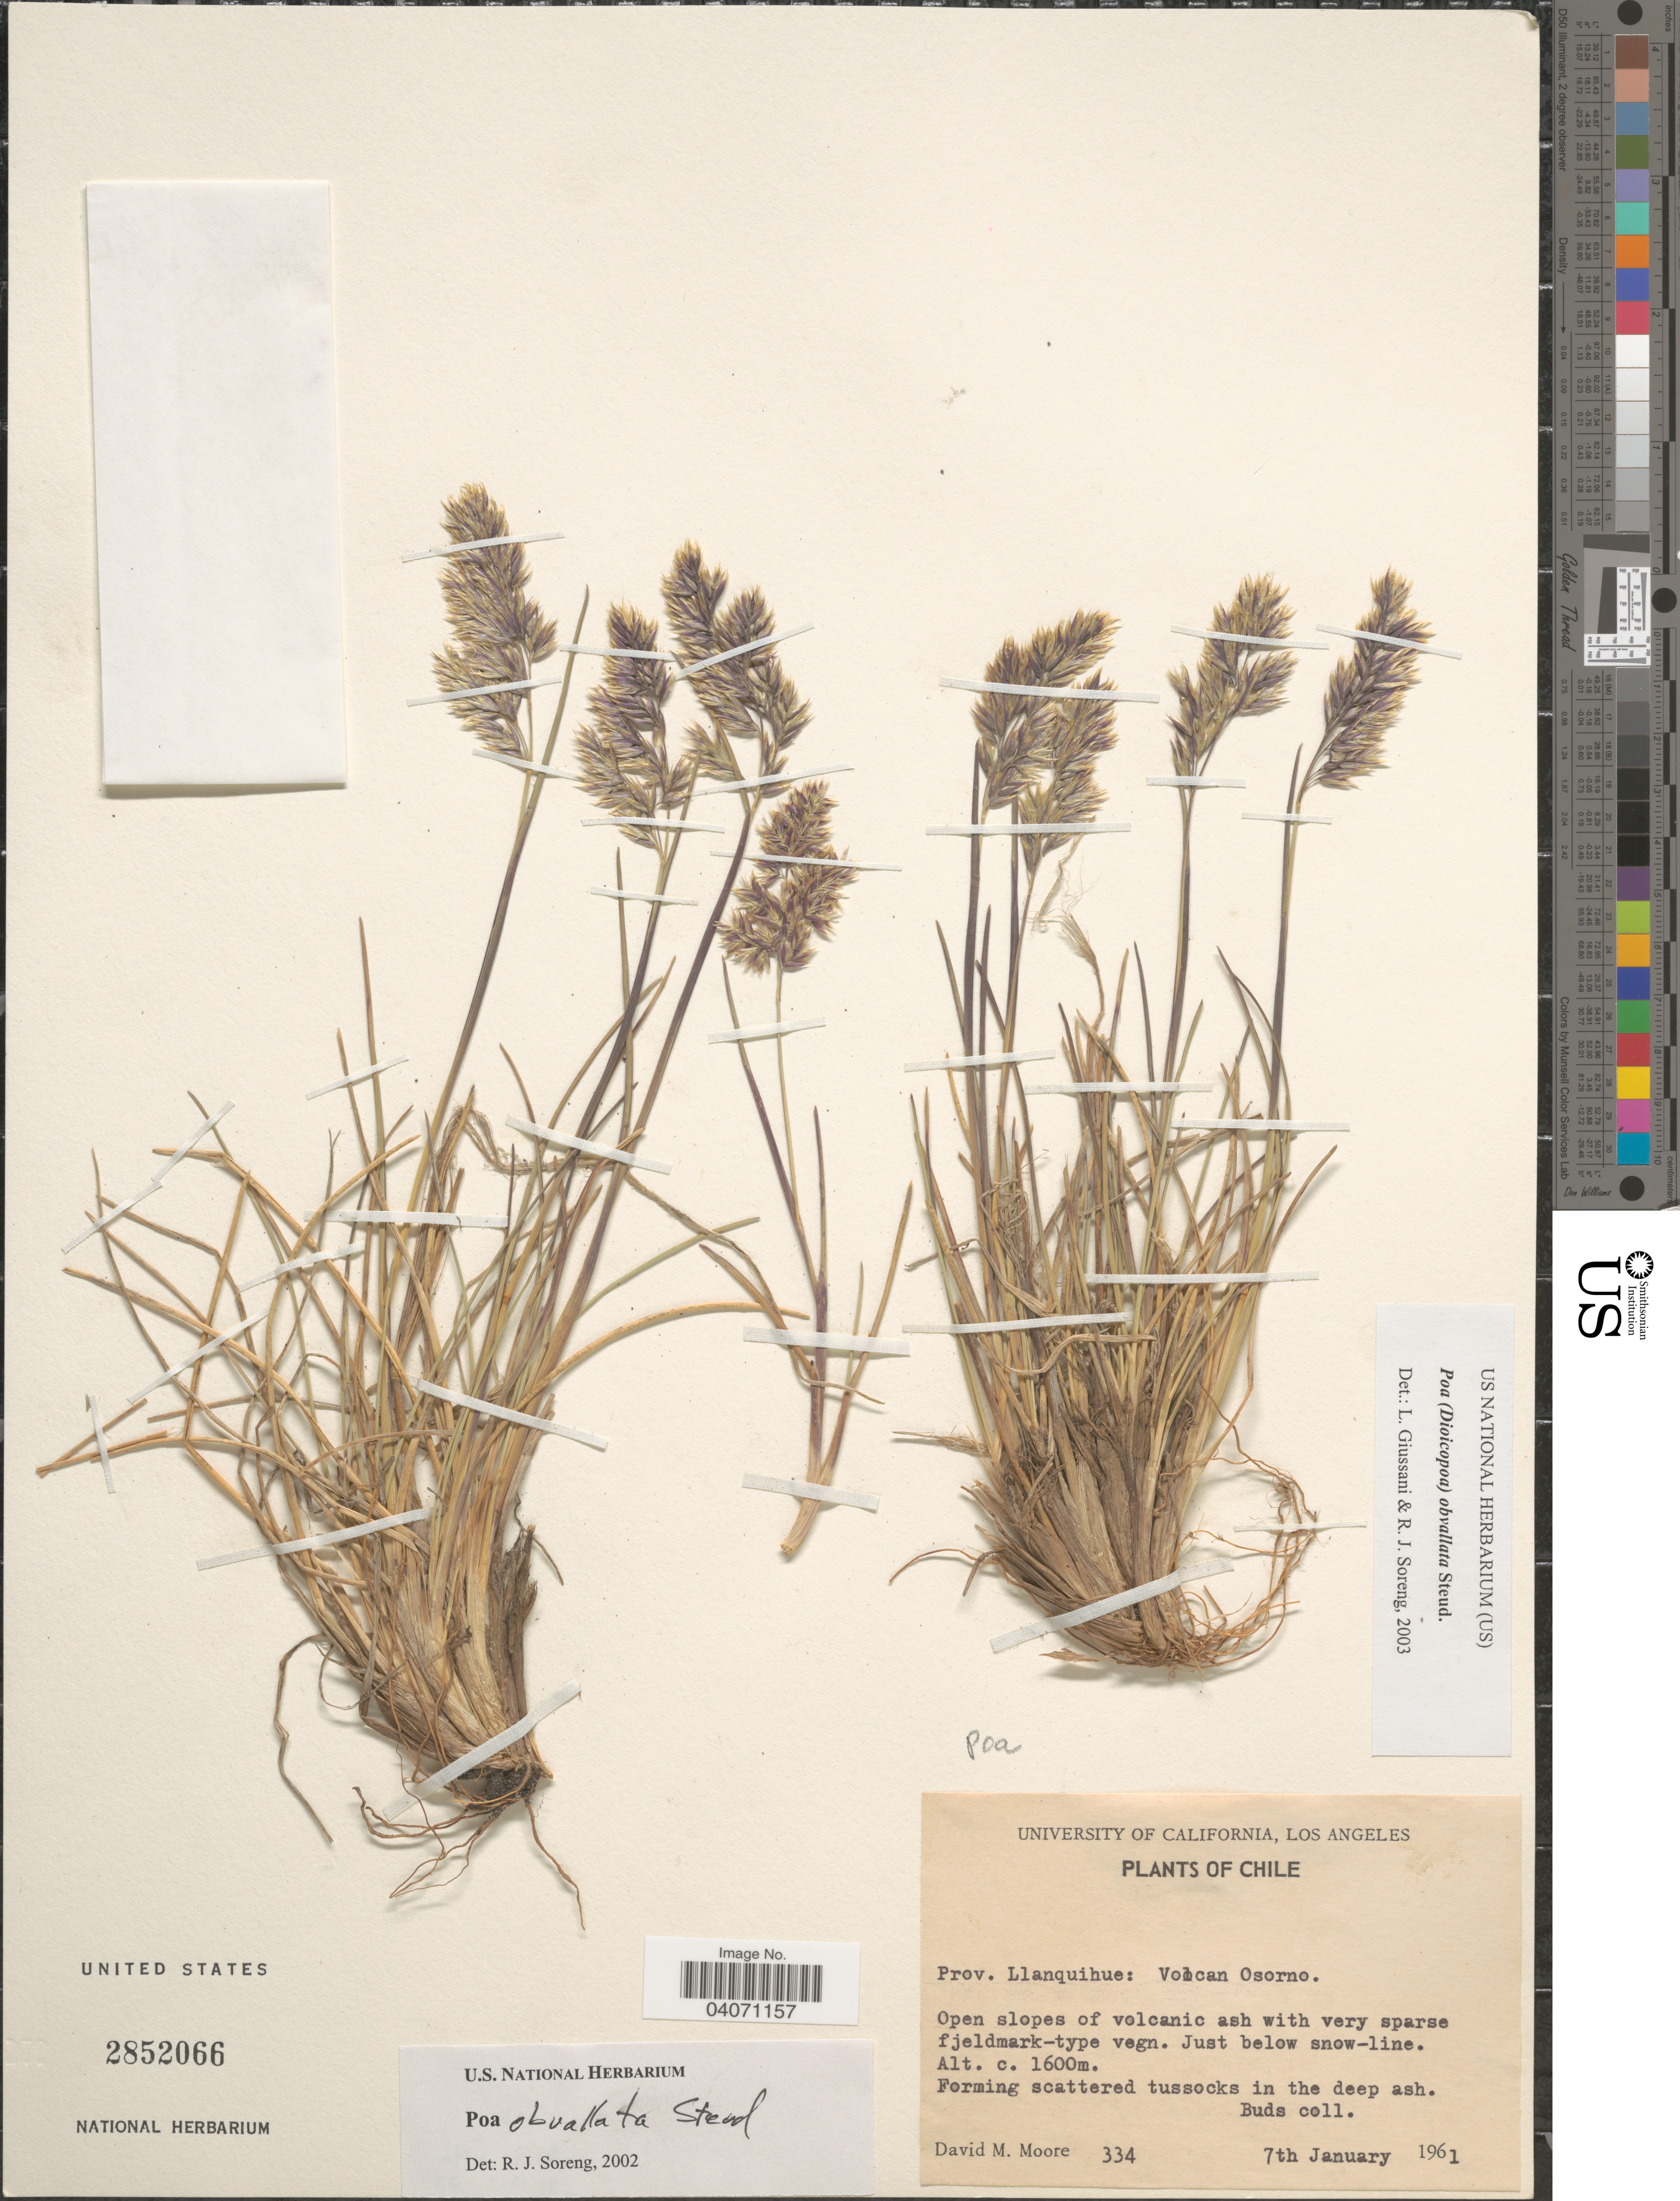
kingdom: Plantae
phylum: Tracheophyta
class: Liliopsida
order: Poales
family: Poaceae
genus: Poa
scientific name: Poa obvallata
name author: Steud.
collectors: D. Moore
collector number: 334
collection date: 1961-01-07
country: Chile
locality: Prov. Llanquihue: Volcan Osorno. Just below snow-line.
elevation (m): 1600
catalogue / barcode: US 2852066